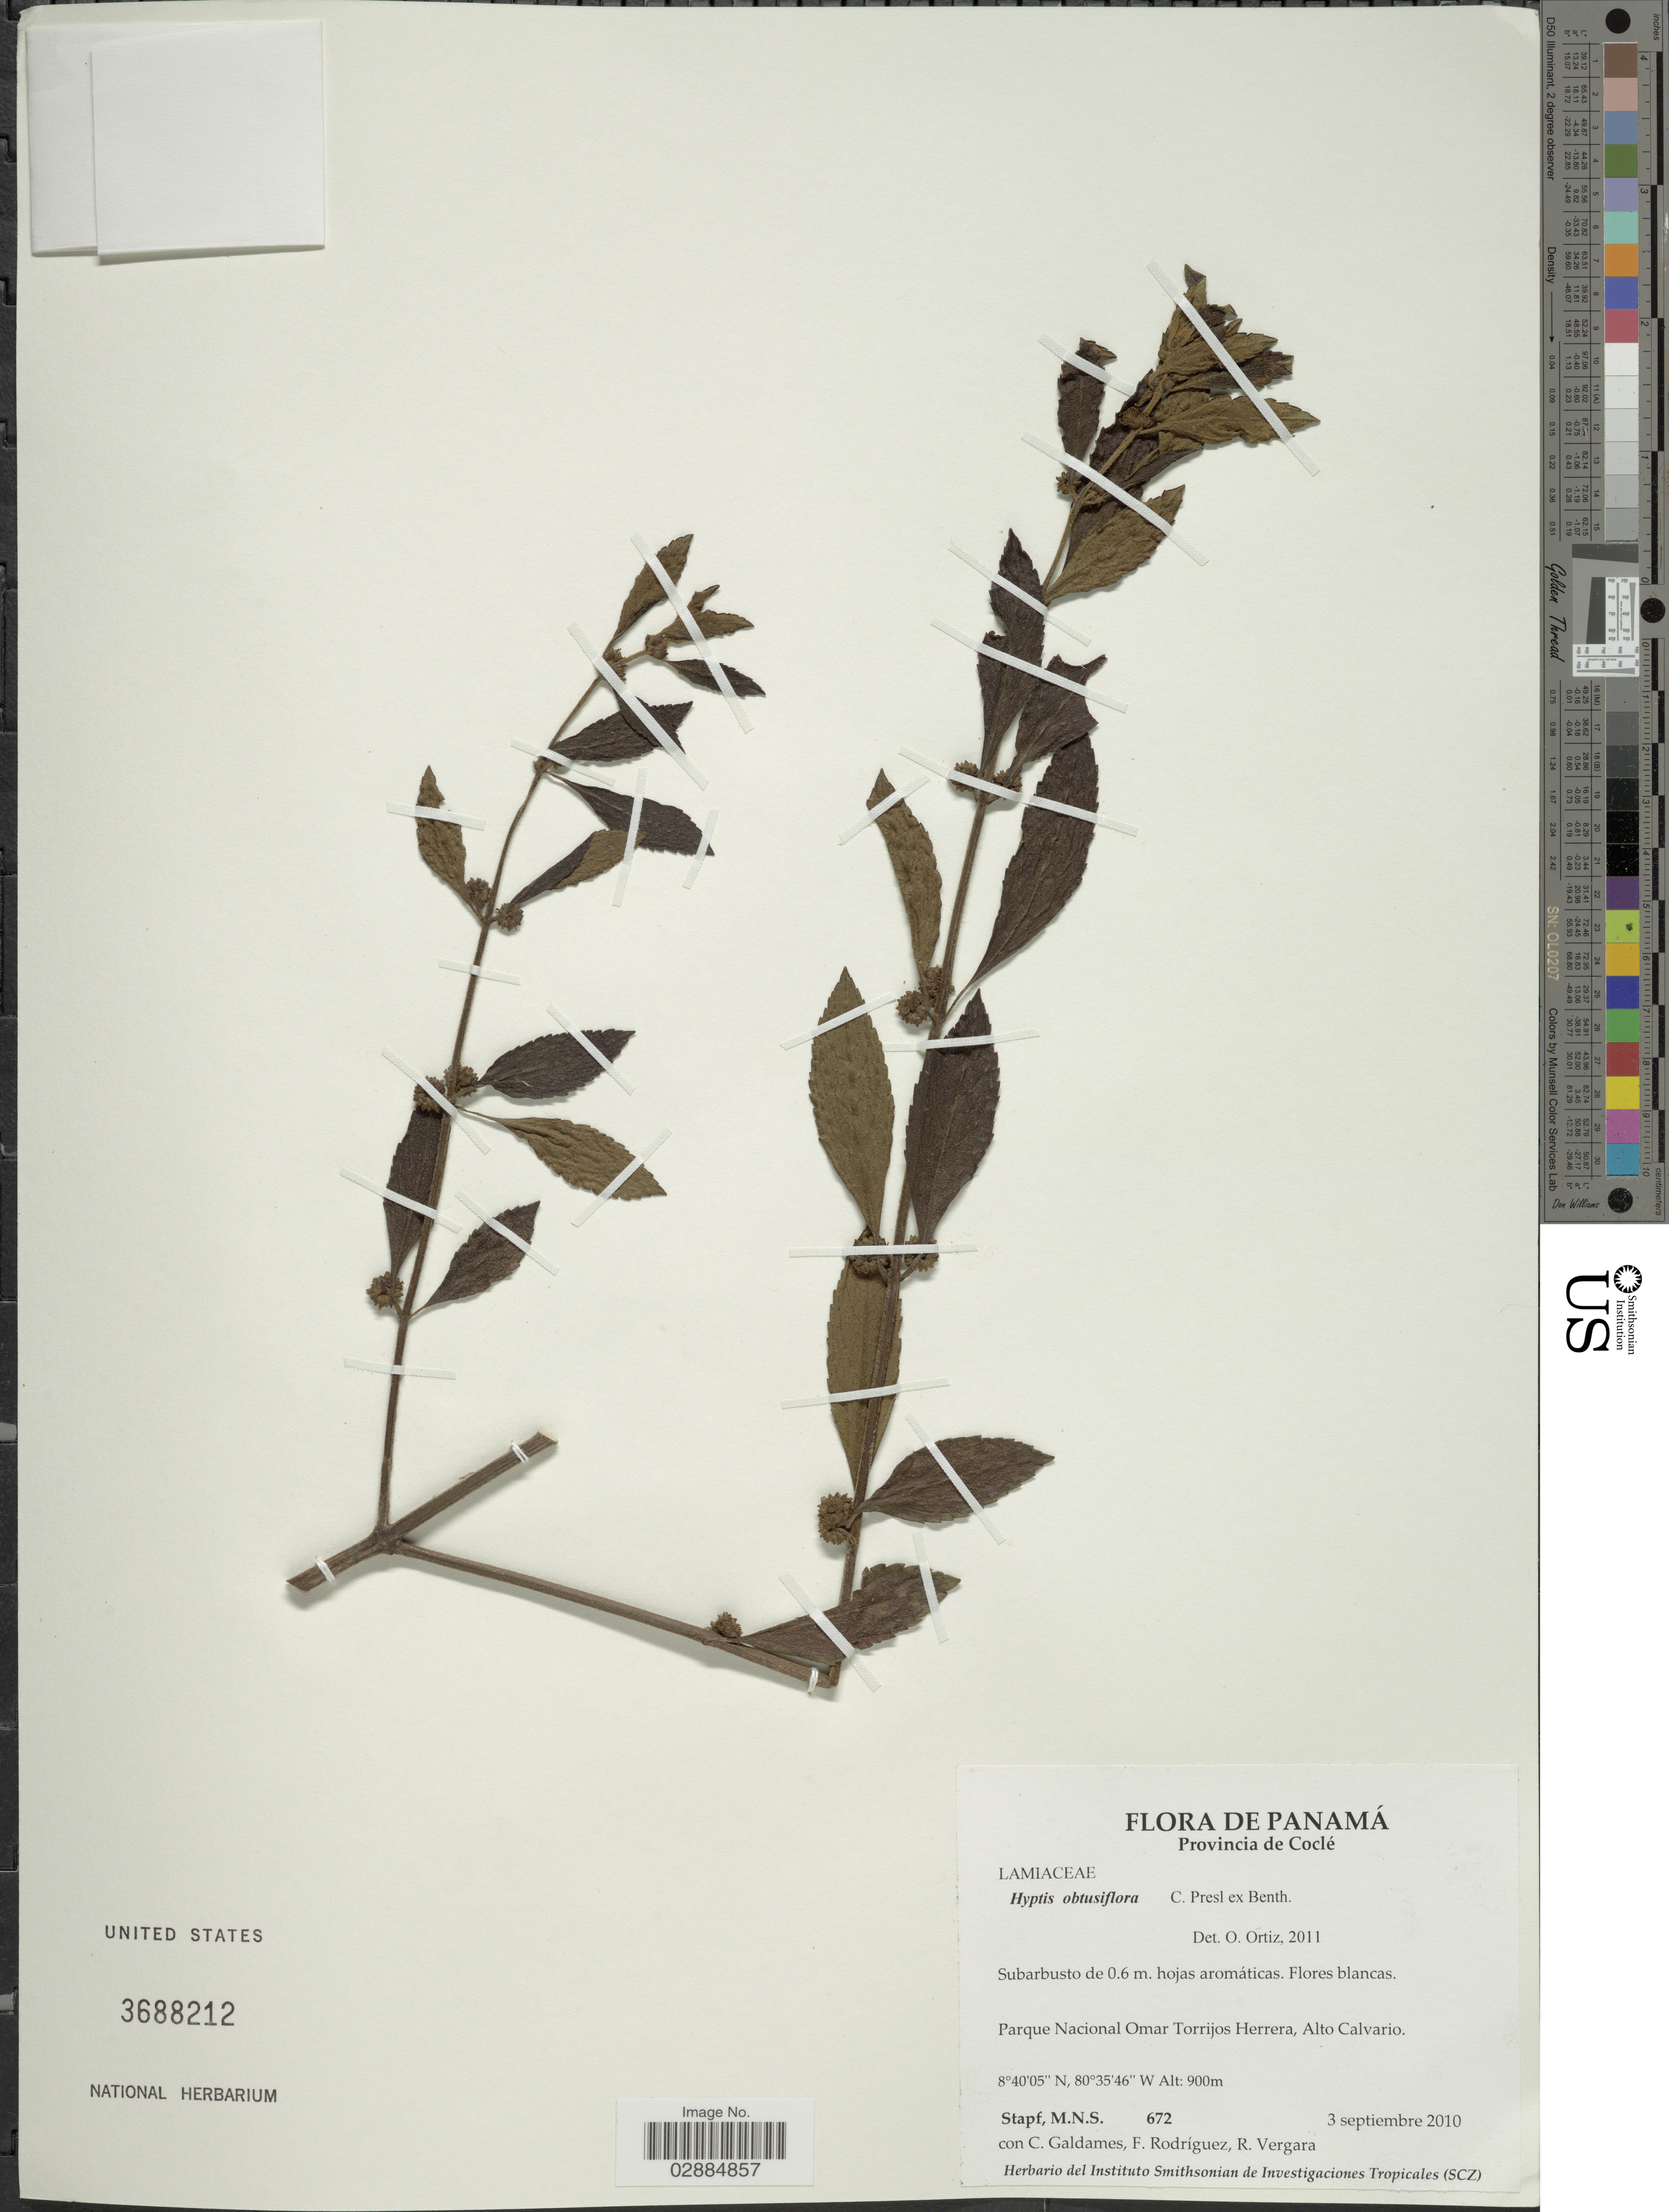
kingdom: Plantae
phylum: Tracheophyta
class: Magnoliopsida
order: Lamiales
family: Lamiaceae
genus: Hyptis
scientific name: Hyptis obtusiflora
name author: C. Presl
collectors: M. Stapf, C. Galdames, F. Rodriguez & R. Vergara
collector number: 672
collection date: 2010-09-03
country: Panama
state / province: Coclé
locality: Provincia de Coclé, Parque Nacional Omar Torrijos Herrera, Alto Calvario.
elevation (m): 900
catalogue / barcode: US 3688212